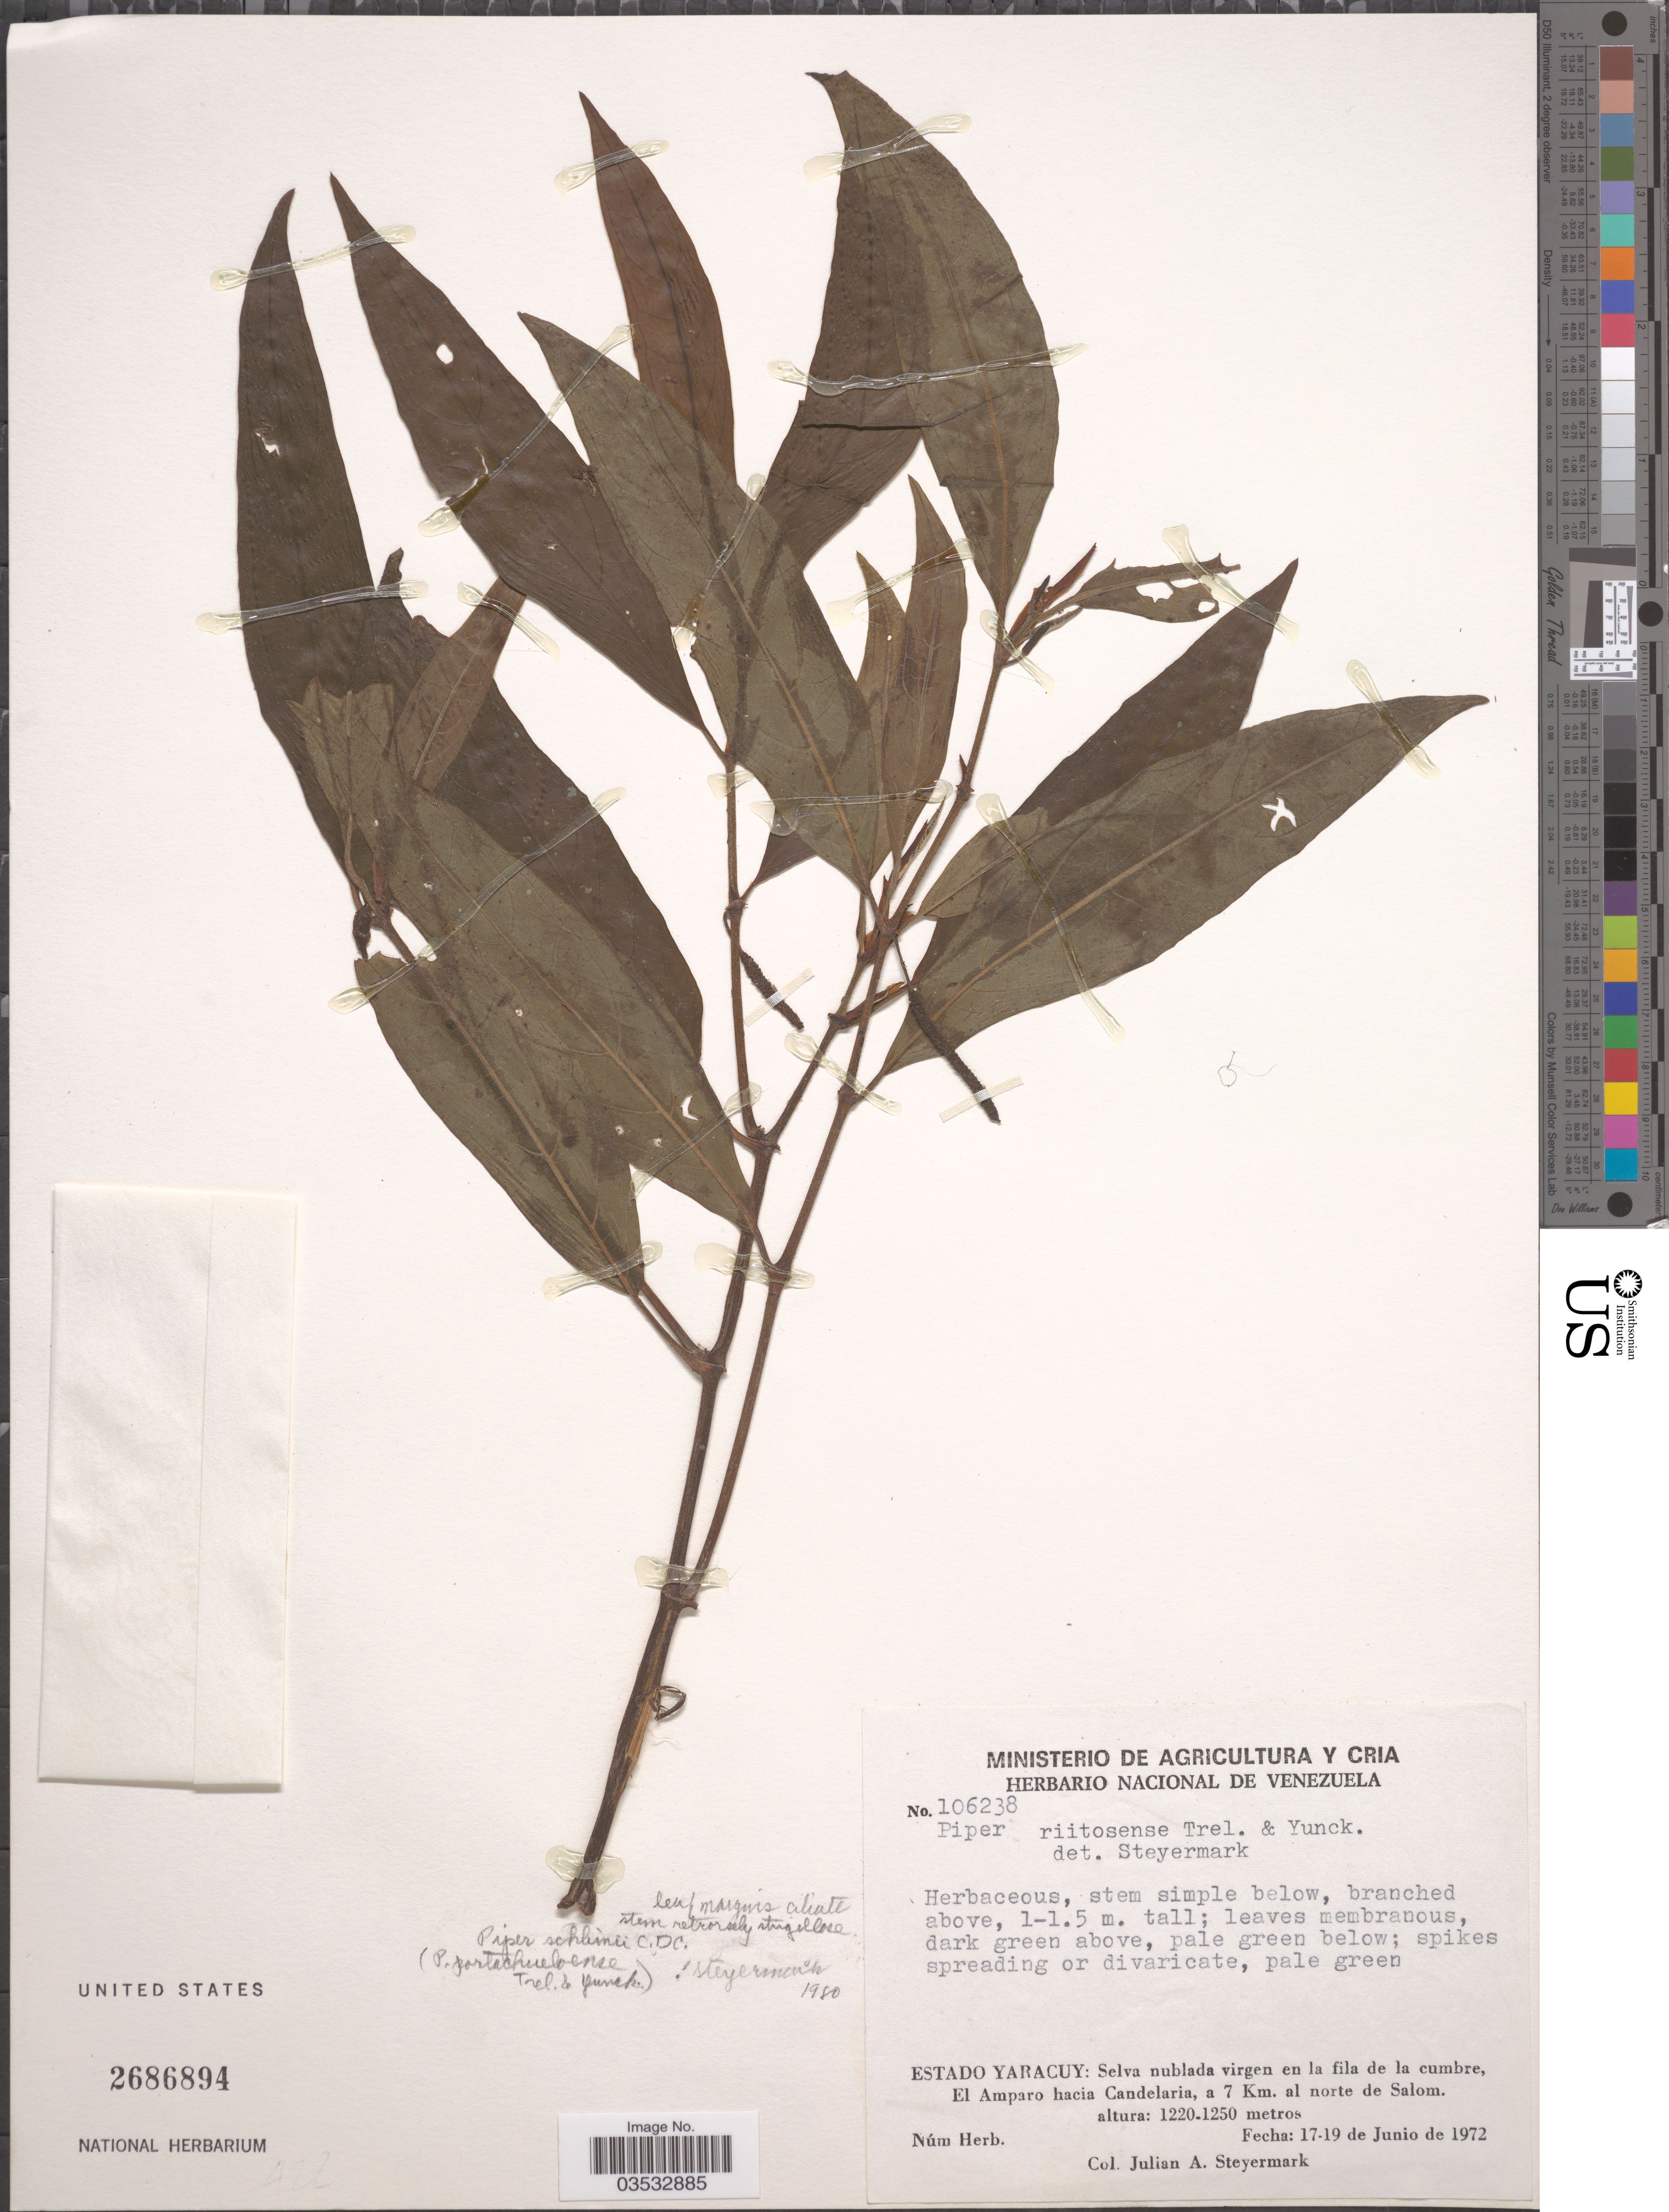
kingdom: Plantae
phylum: Tracheophyta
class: Magnoliopsida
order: Piperales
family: Piperaceae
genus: Piper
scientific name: Piper schlimii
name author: C. DC.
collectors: J. Steyermark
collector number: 106238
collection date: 1972-06-17/1972-06-19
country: Venezuela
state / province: Yaracuy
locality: Selva nublada virgen en la fila de la cumbre, El Amparo hacia Candelaria, a 7 Km. al norte de Salom.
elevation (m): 1220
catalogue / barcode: US 2686894